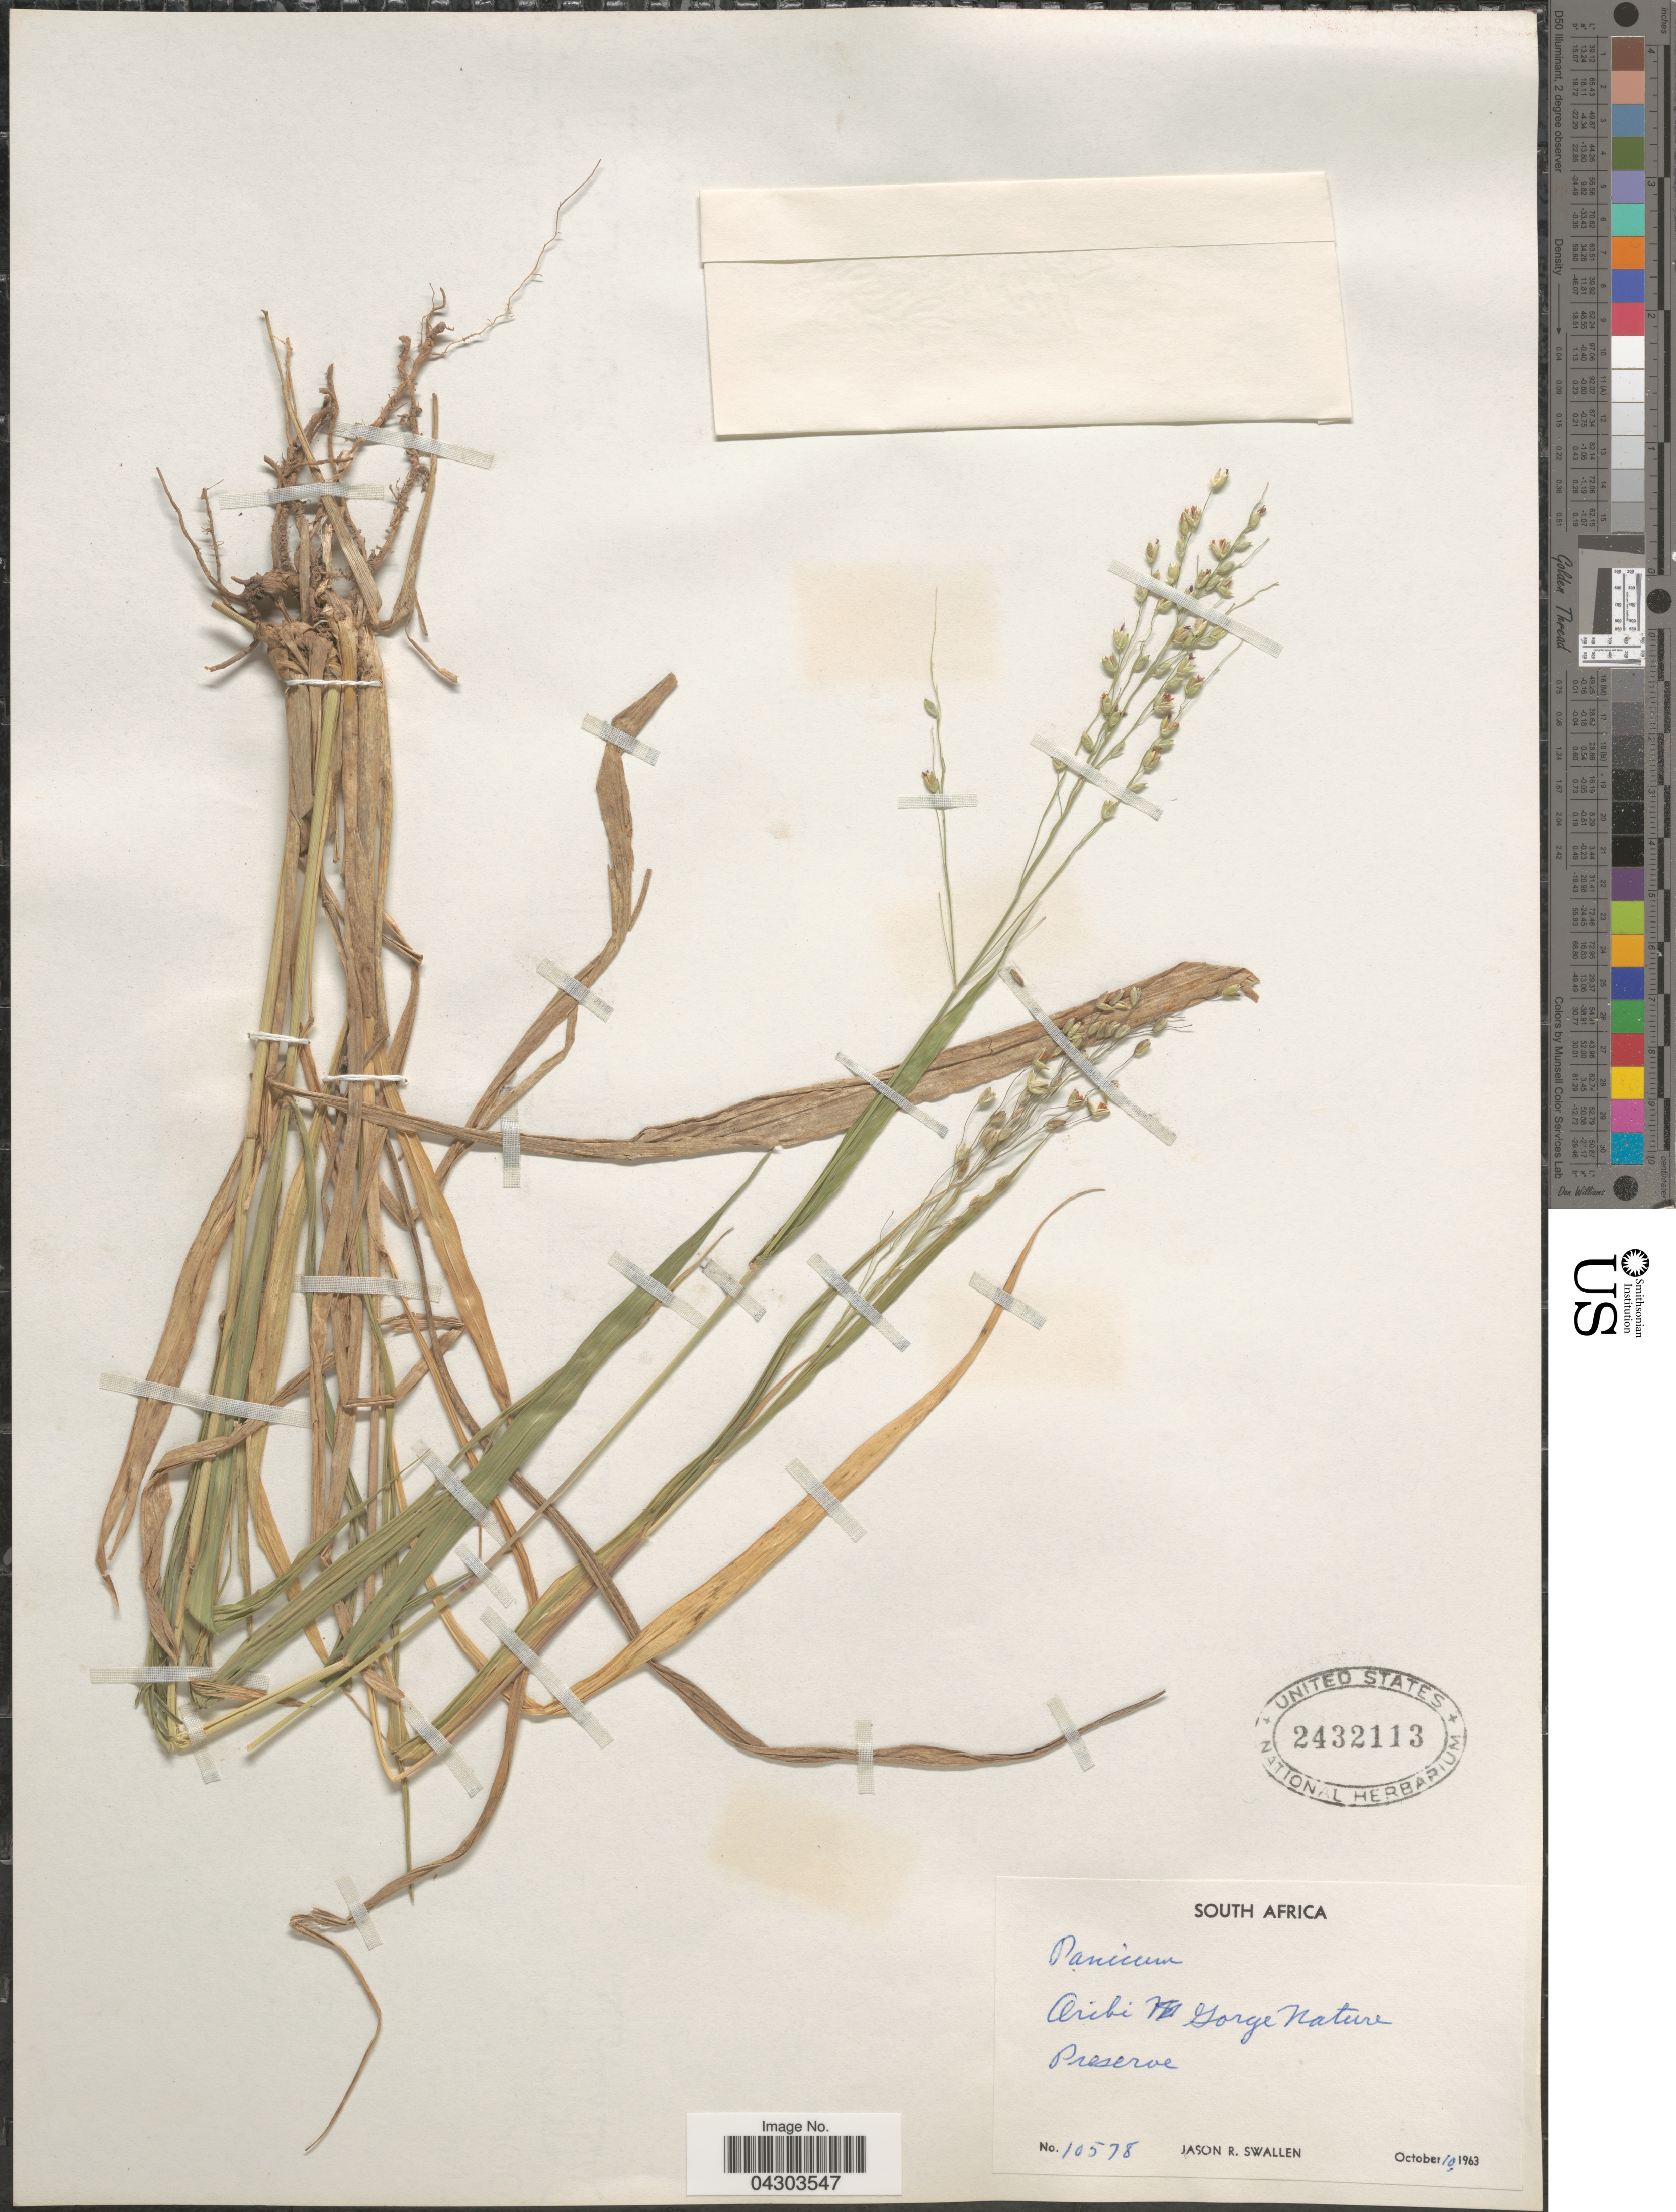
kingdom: Plantae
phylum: Tracheophyta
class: Liliopsida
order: Poales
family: Poaceae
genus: Panicum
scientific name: Panicum deustum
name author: Thunb.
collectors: J. R. Swallen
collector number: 10578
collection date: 1963-10-10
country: South Africa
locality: Oribi Gorge Nature Preserve.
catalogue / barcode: US 2432113